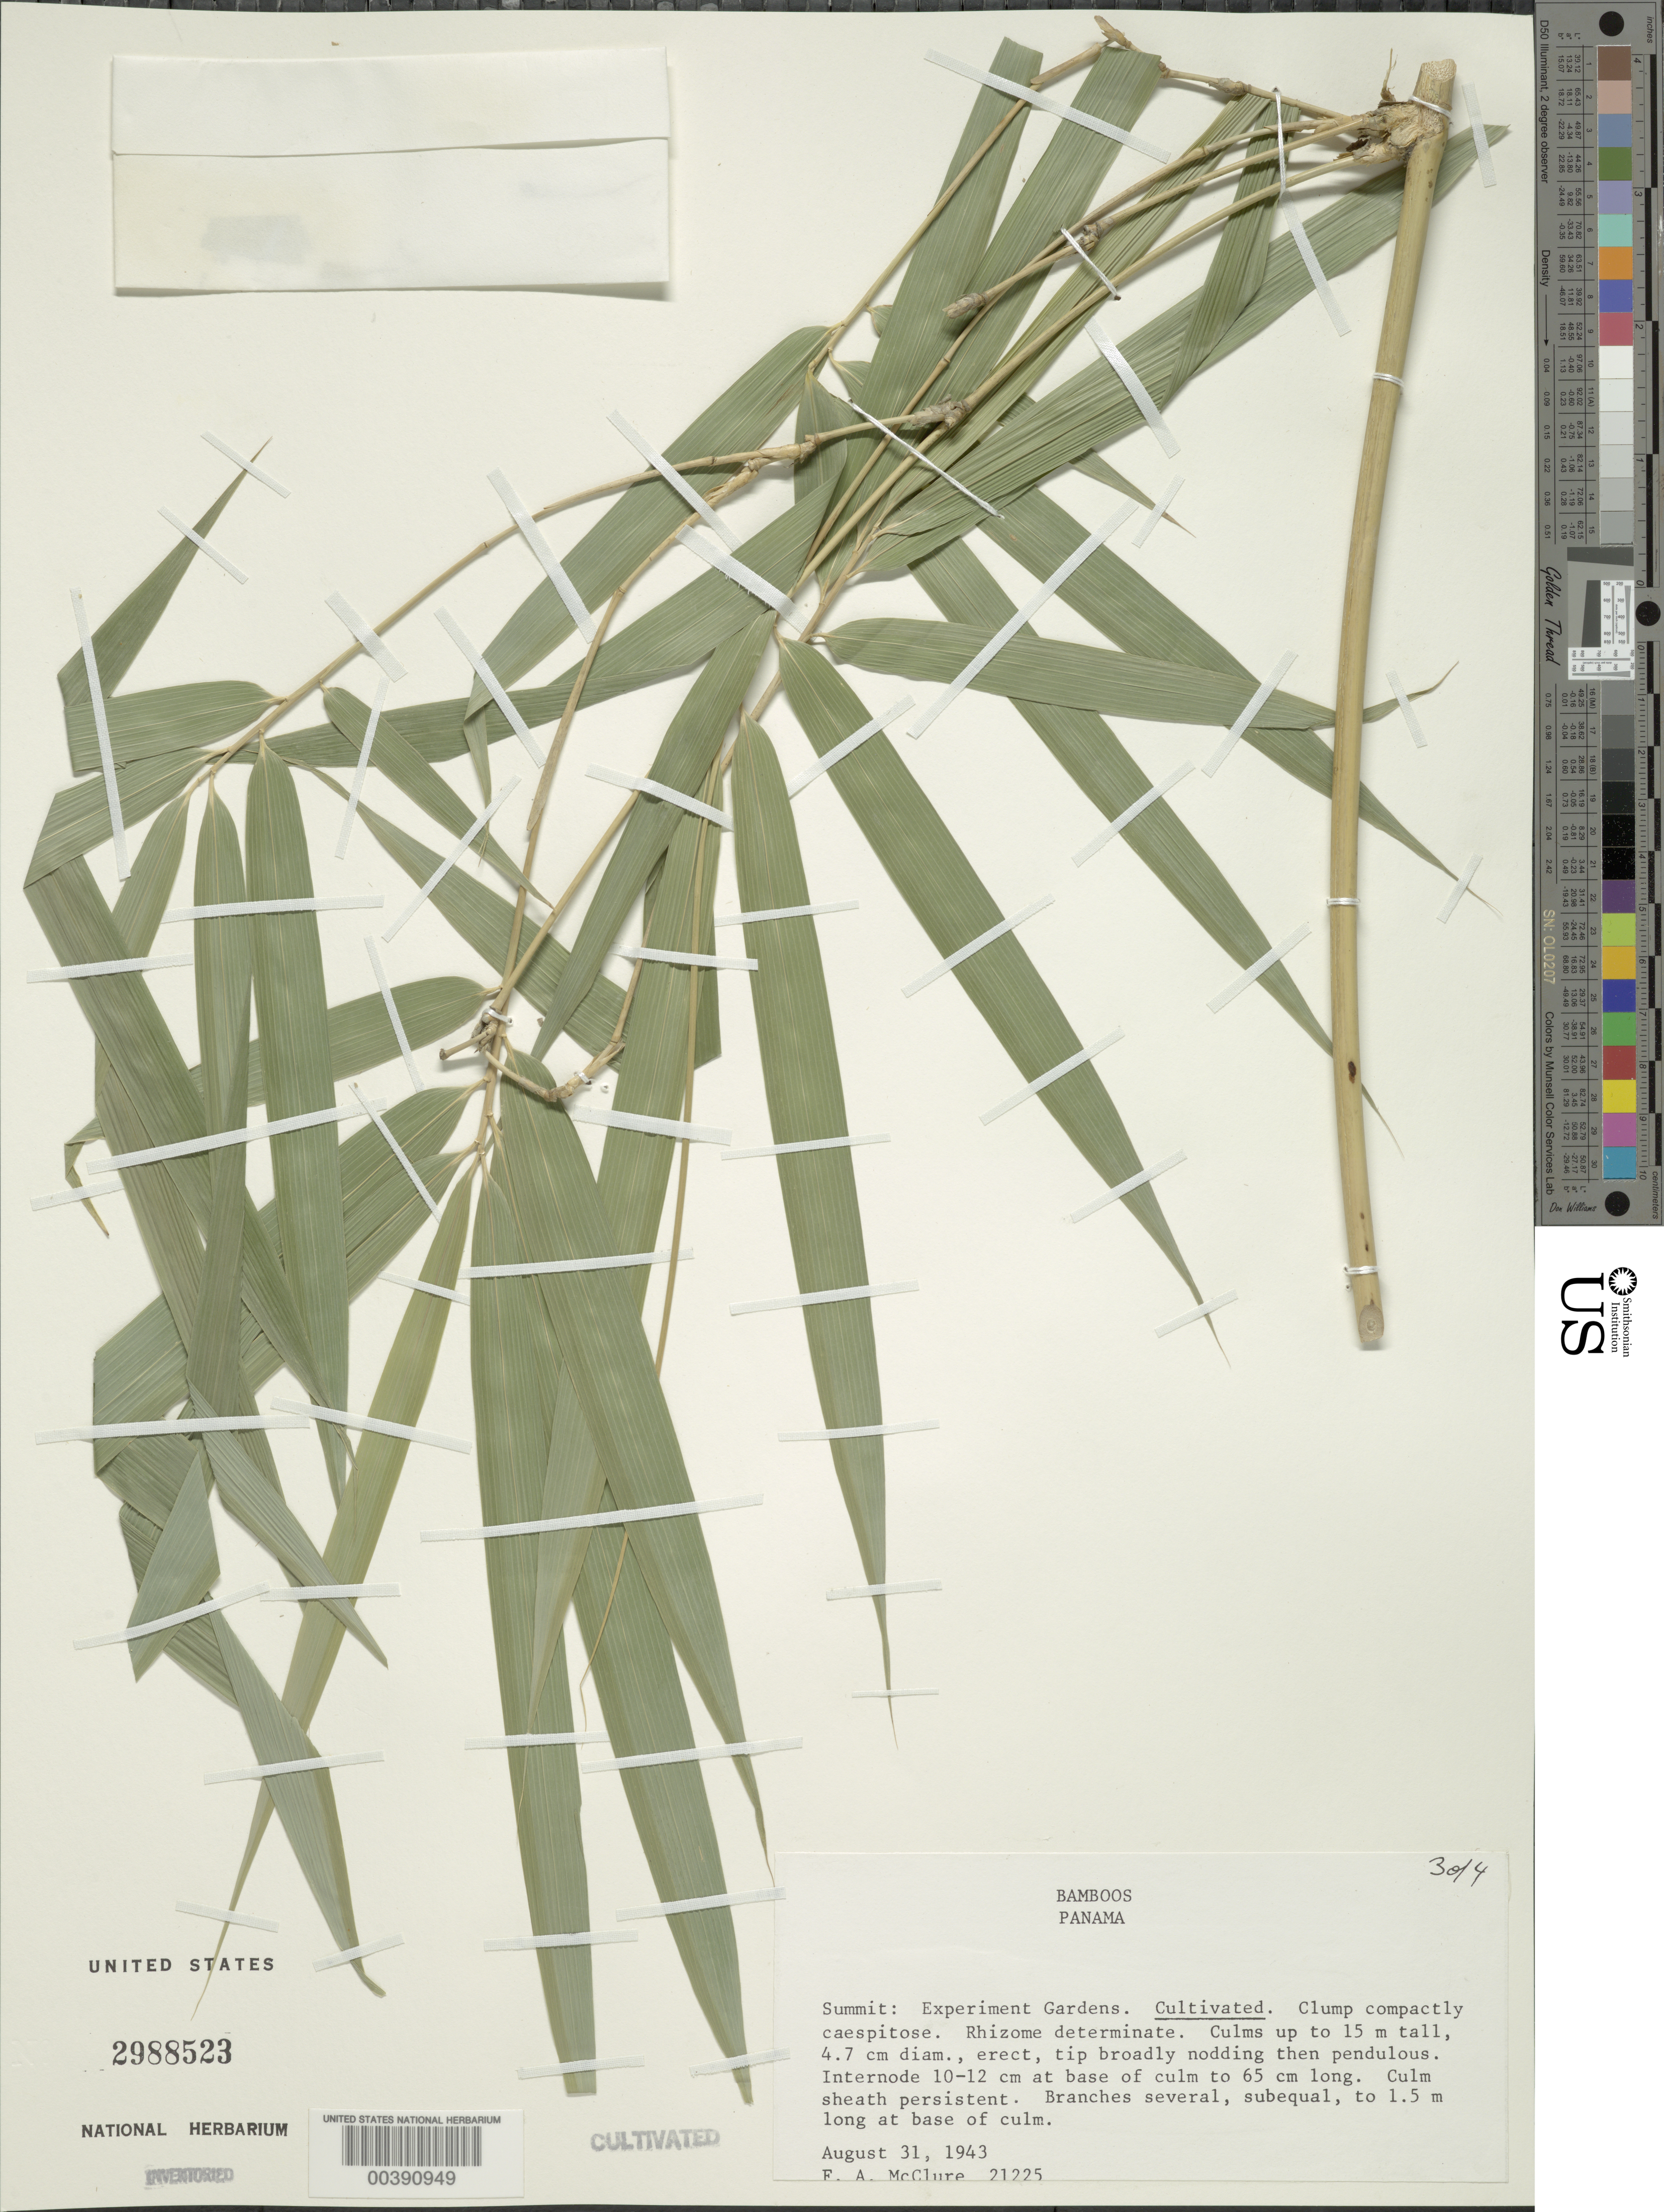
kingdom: Plantae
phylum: Tracheophyta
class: Liliopsida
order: Poales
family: Poaceae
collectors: F. A. McClure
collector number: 21225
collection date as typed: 31 Aug 1943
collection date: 1943-08-31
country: Panama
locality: Summit, Experimental Gardens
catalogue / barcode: US 2988523